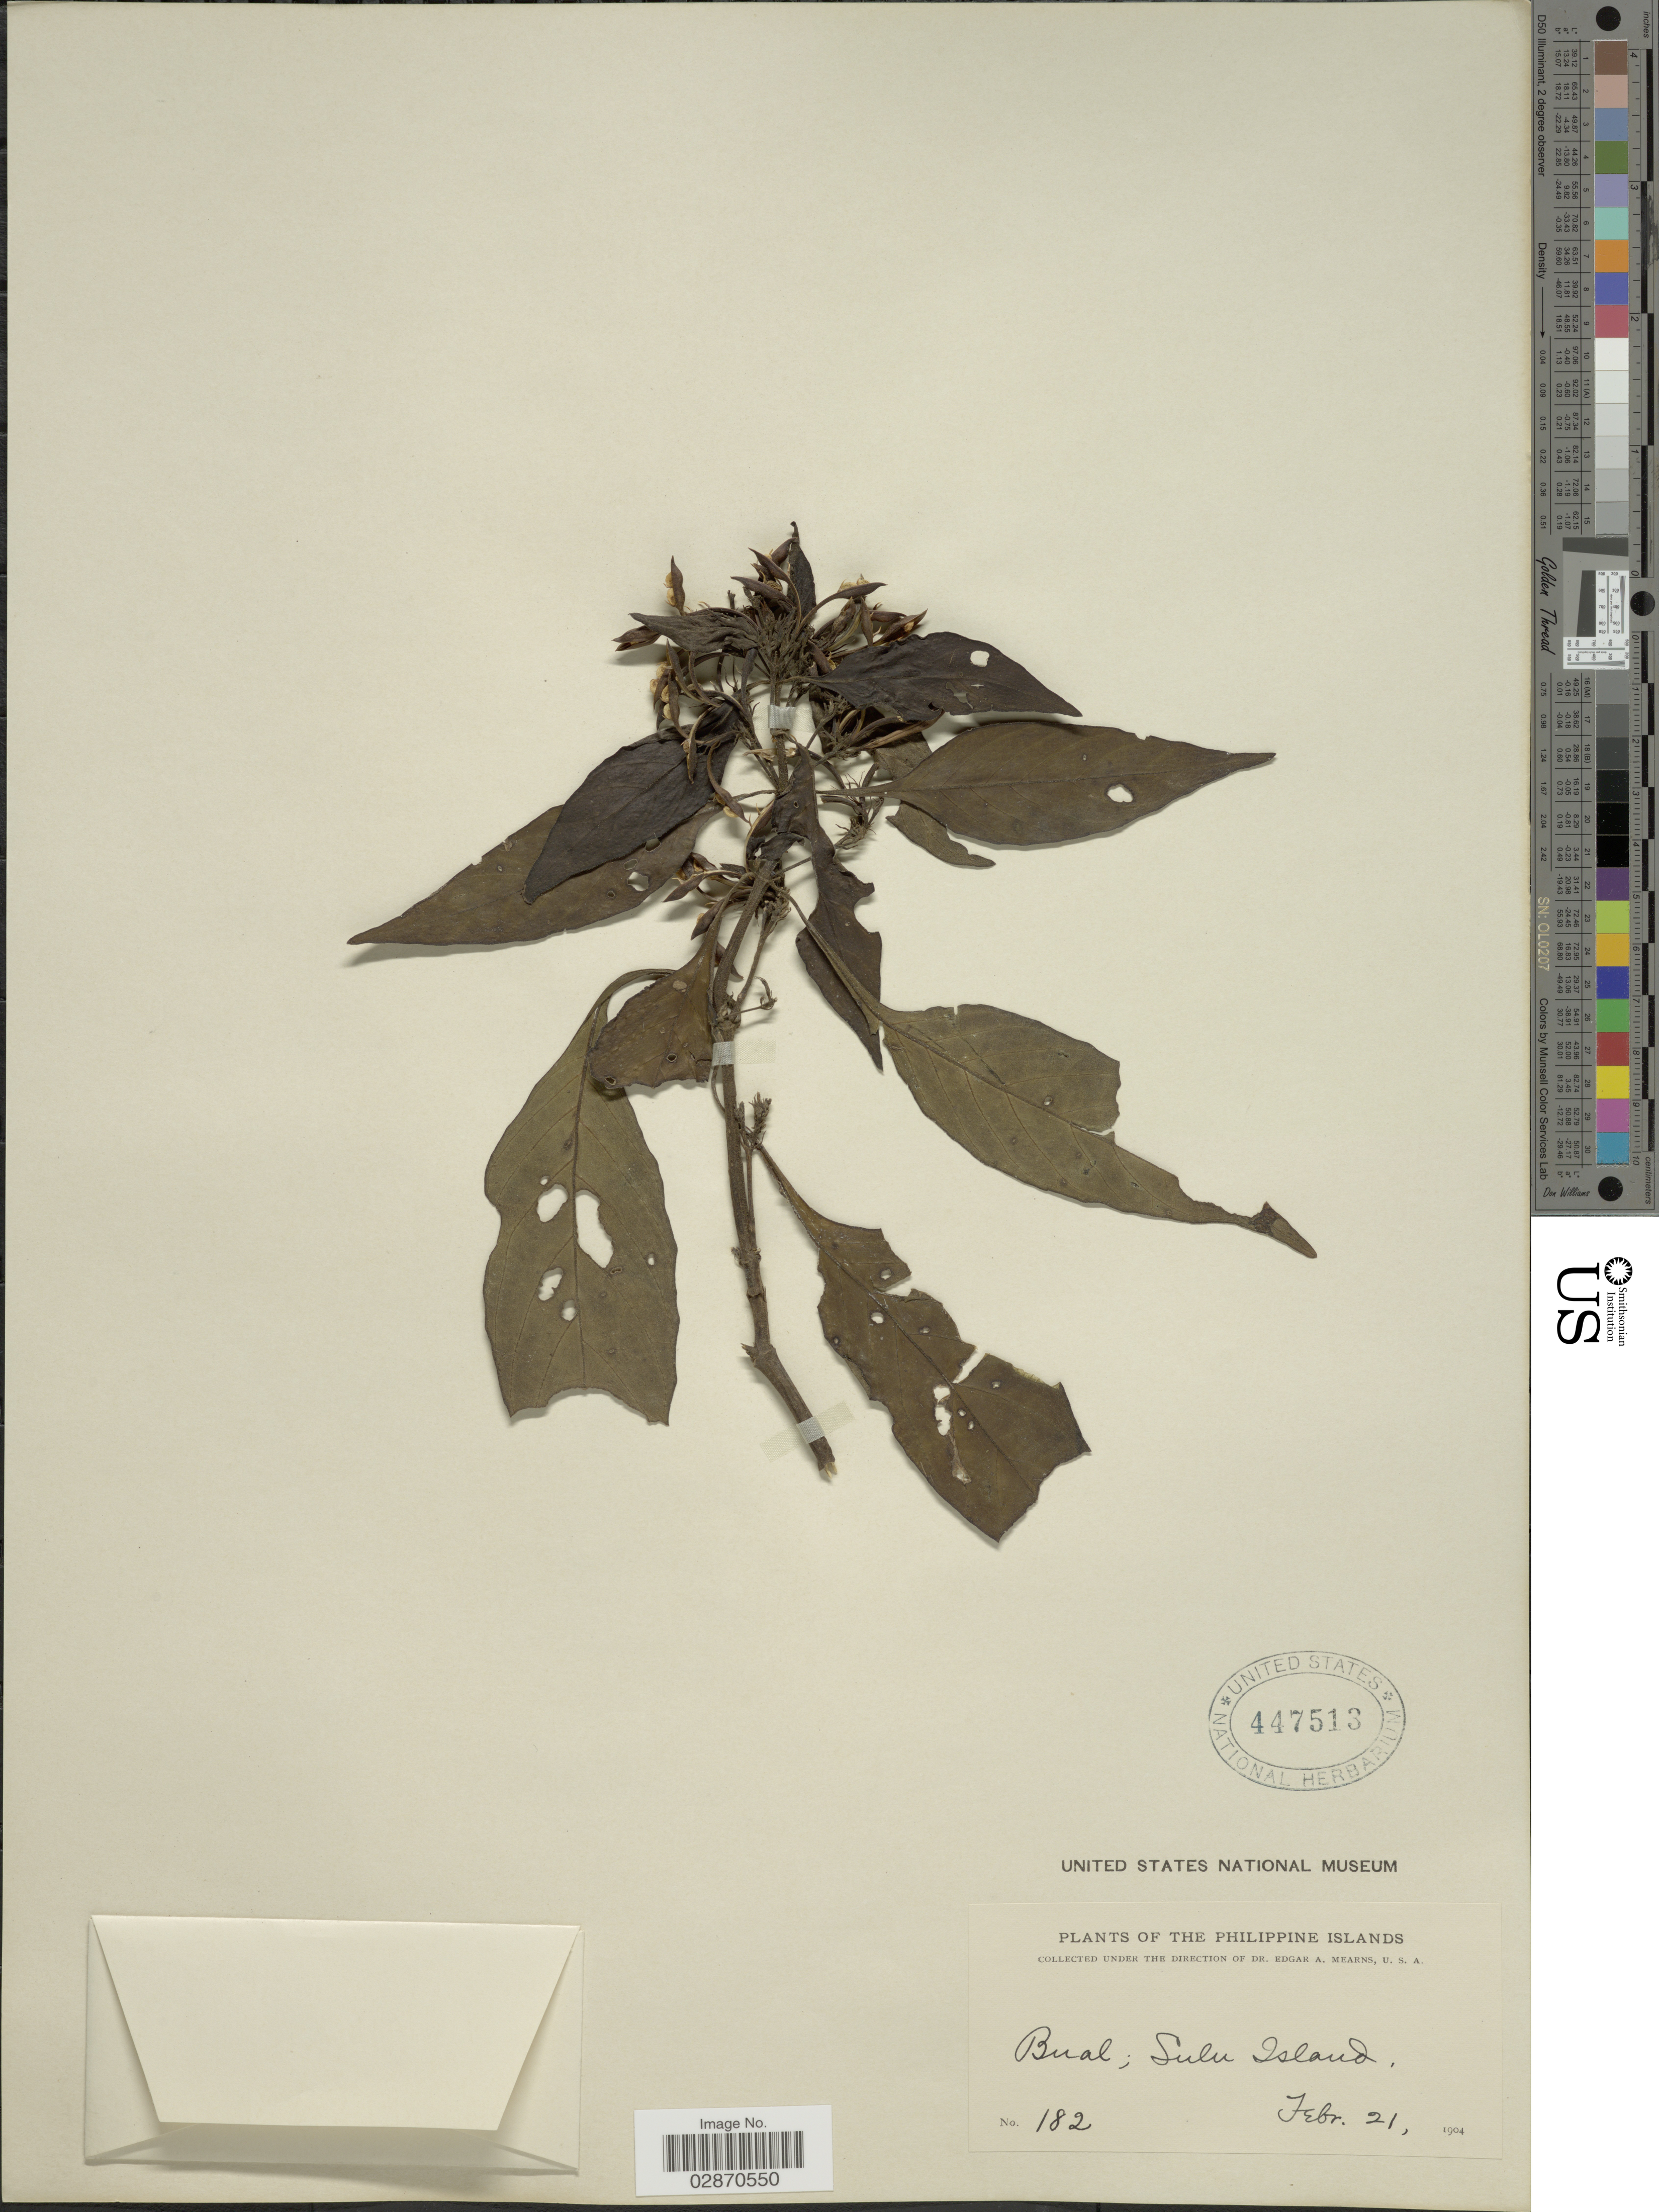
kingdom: Plantae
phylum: Tracheophyta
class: Magnoliopsida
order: Lamiales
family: Acanthaceae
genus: Pseuderanthemum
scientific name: Pseuderanthemum pulchellum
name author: (Andrews) Merr.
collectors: E. A. Mearns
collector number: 182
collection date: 1904-02-21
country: Philippines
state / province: Muslim Mindanao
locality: Philippine Islands. Bual; Sulu Island.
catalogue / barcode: US 447513